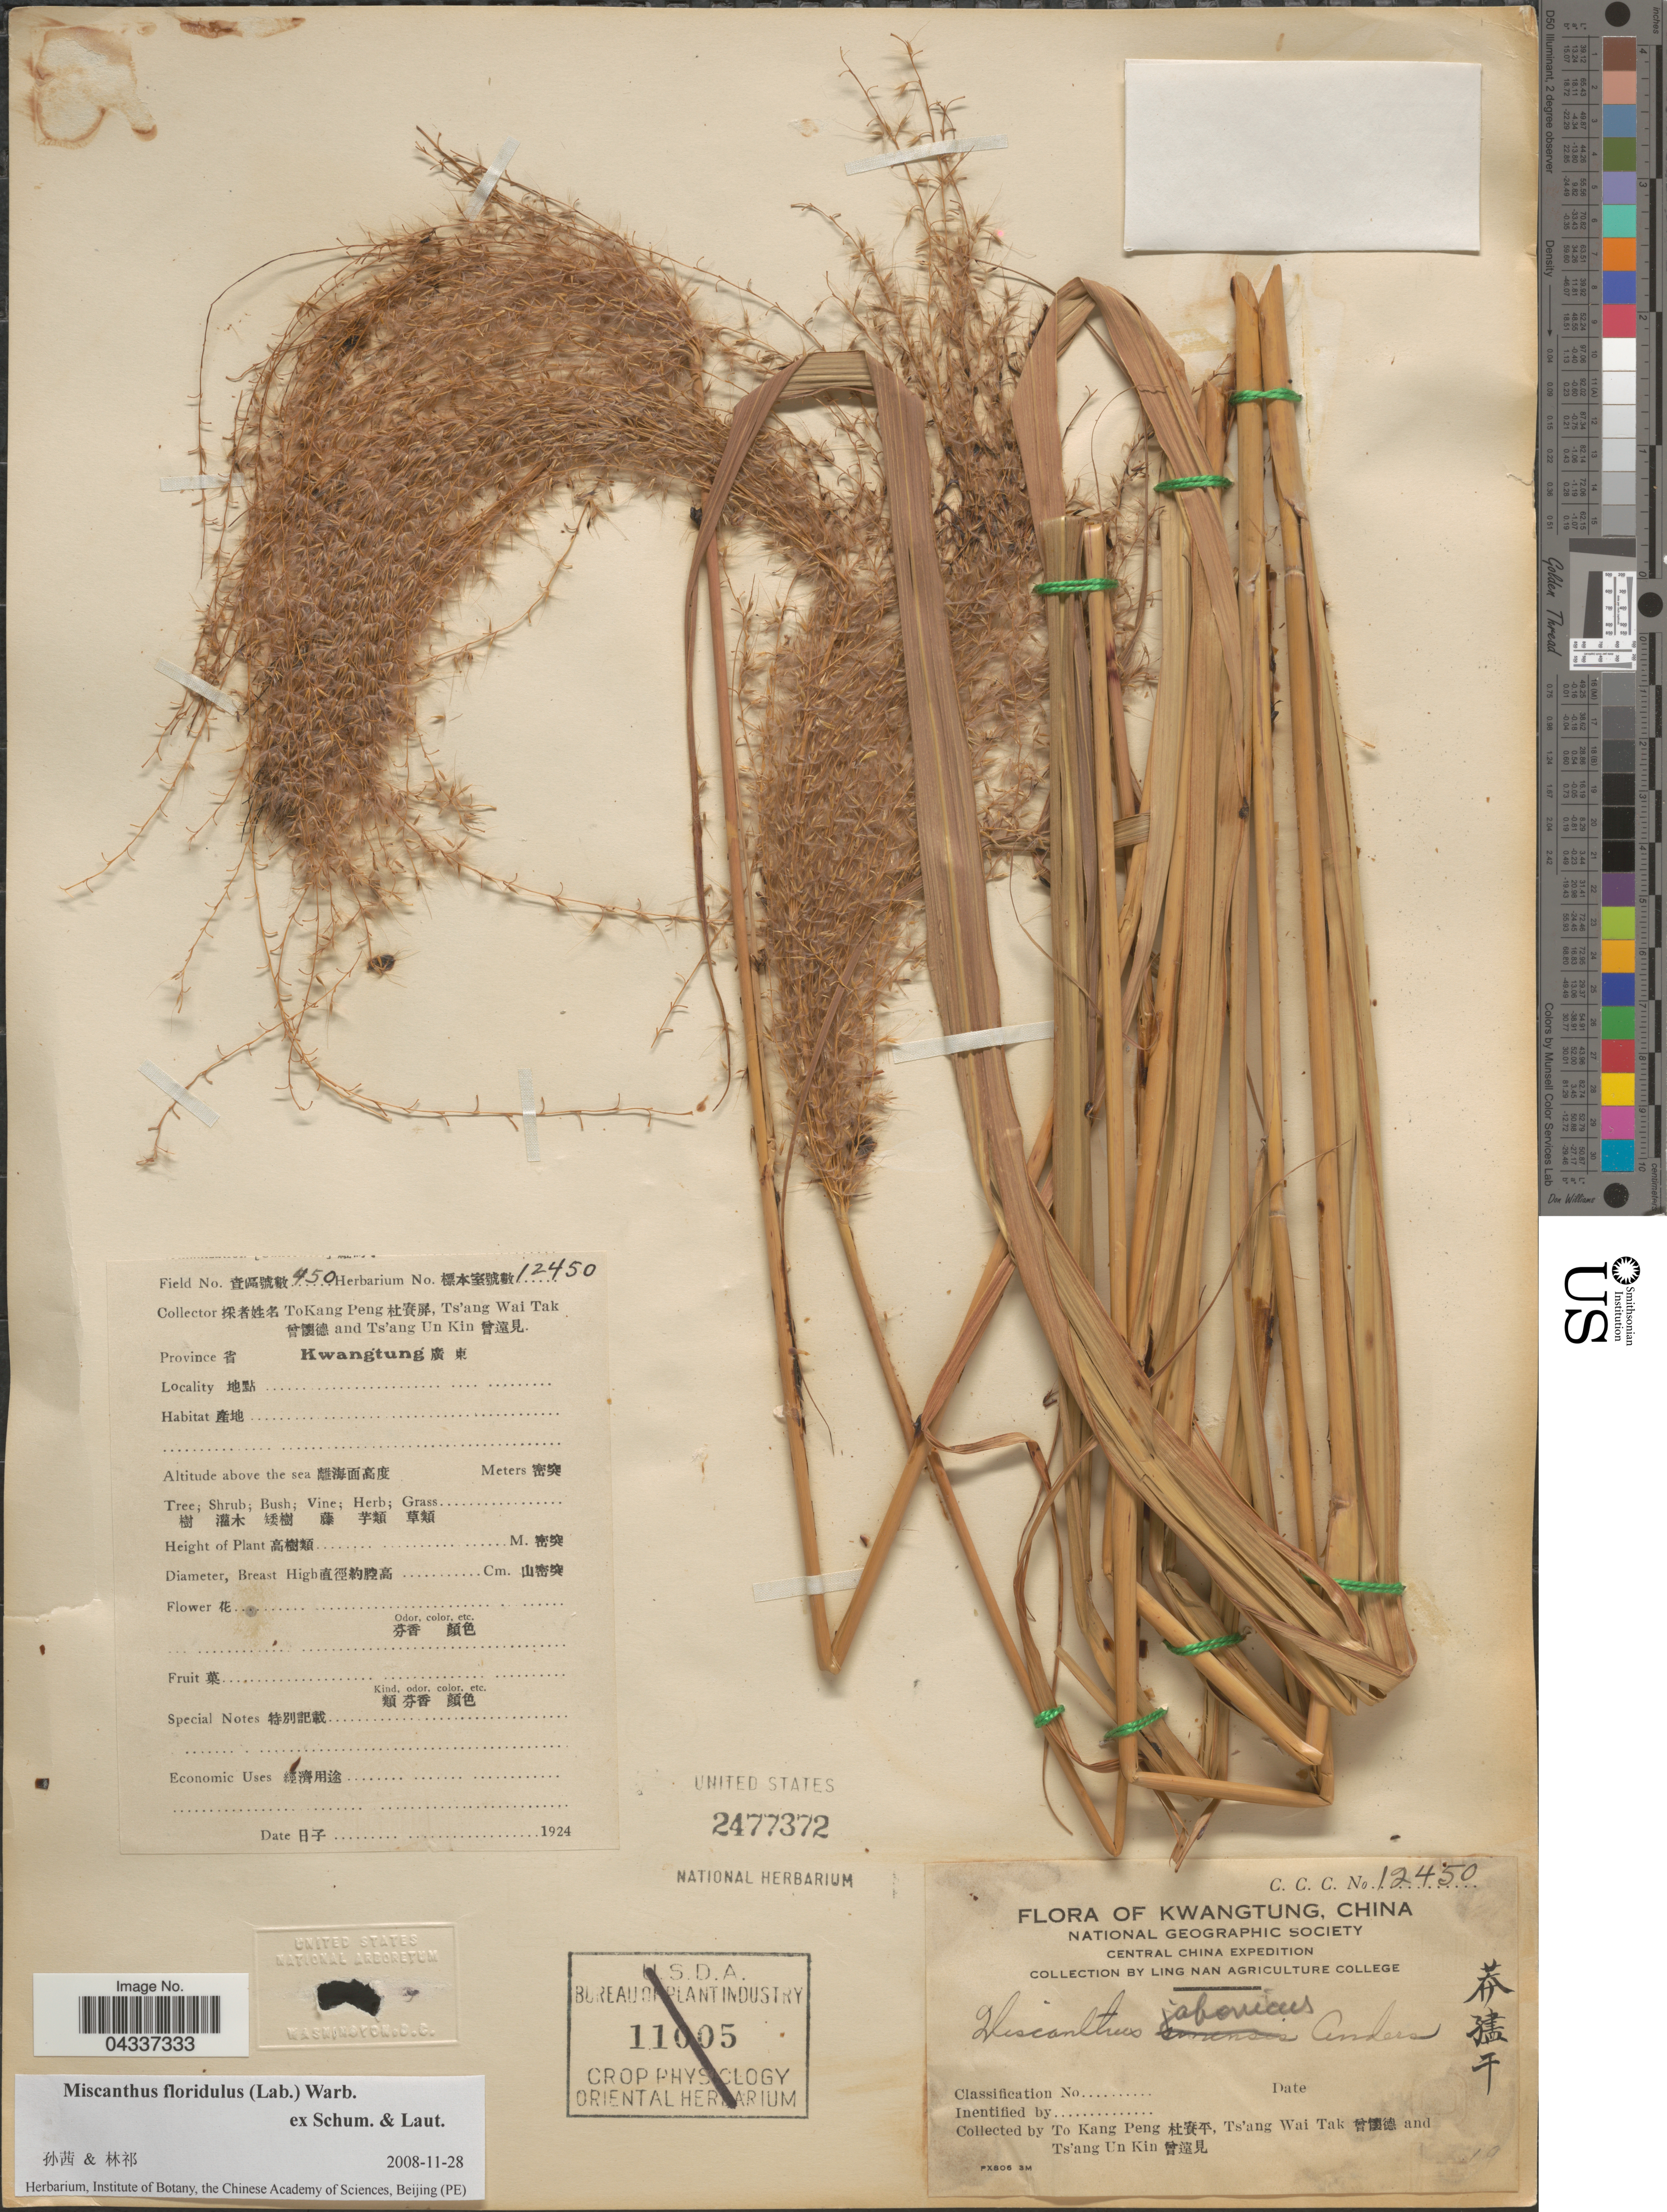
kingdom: Plantae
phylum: Tracheophyta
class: Liliopsida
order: Poales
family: Poaceae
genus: Miscanthus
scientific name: Miscanthus floridulus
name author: (Labill.) Warb.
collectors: T. K. Peng, W. T. Tsang & Ts' Ang Un Kin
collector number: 450/12450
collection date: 1924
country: China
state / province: Guangdong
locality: Province Kwangtung. National Geographic Society Central China Expedition.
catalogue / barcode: US 2477372